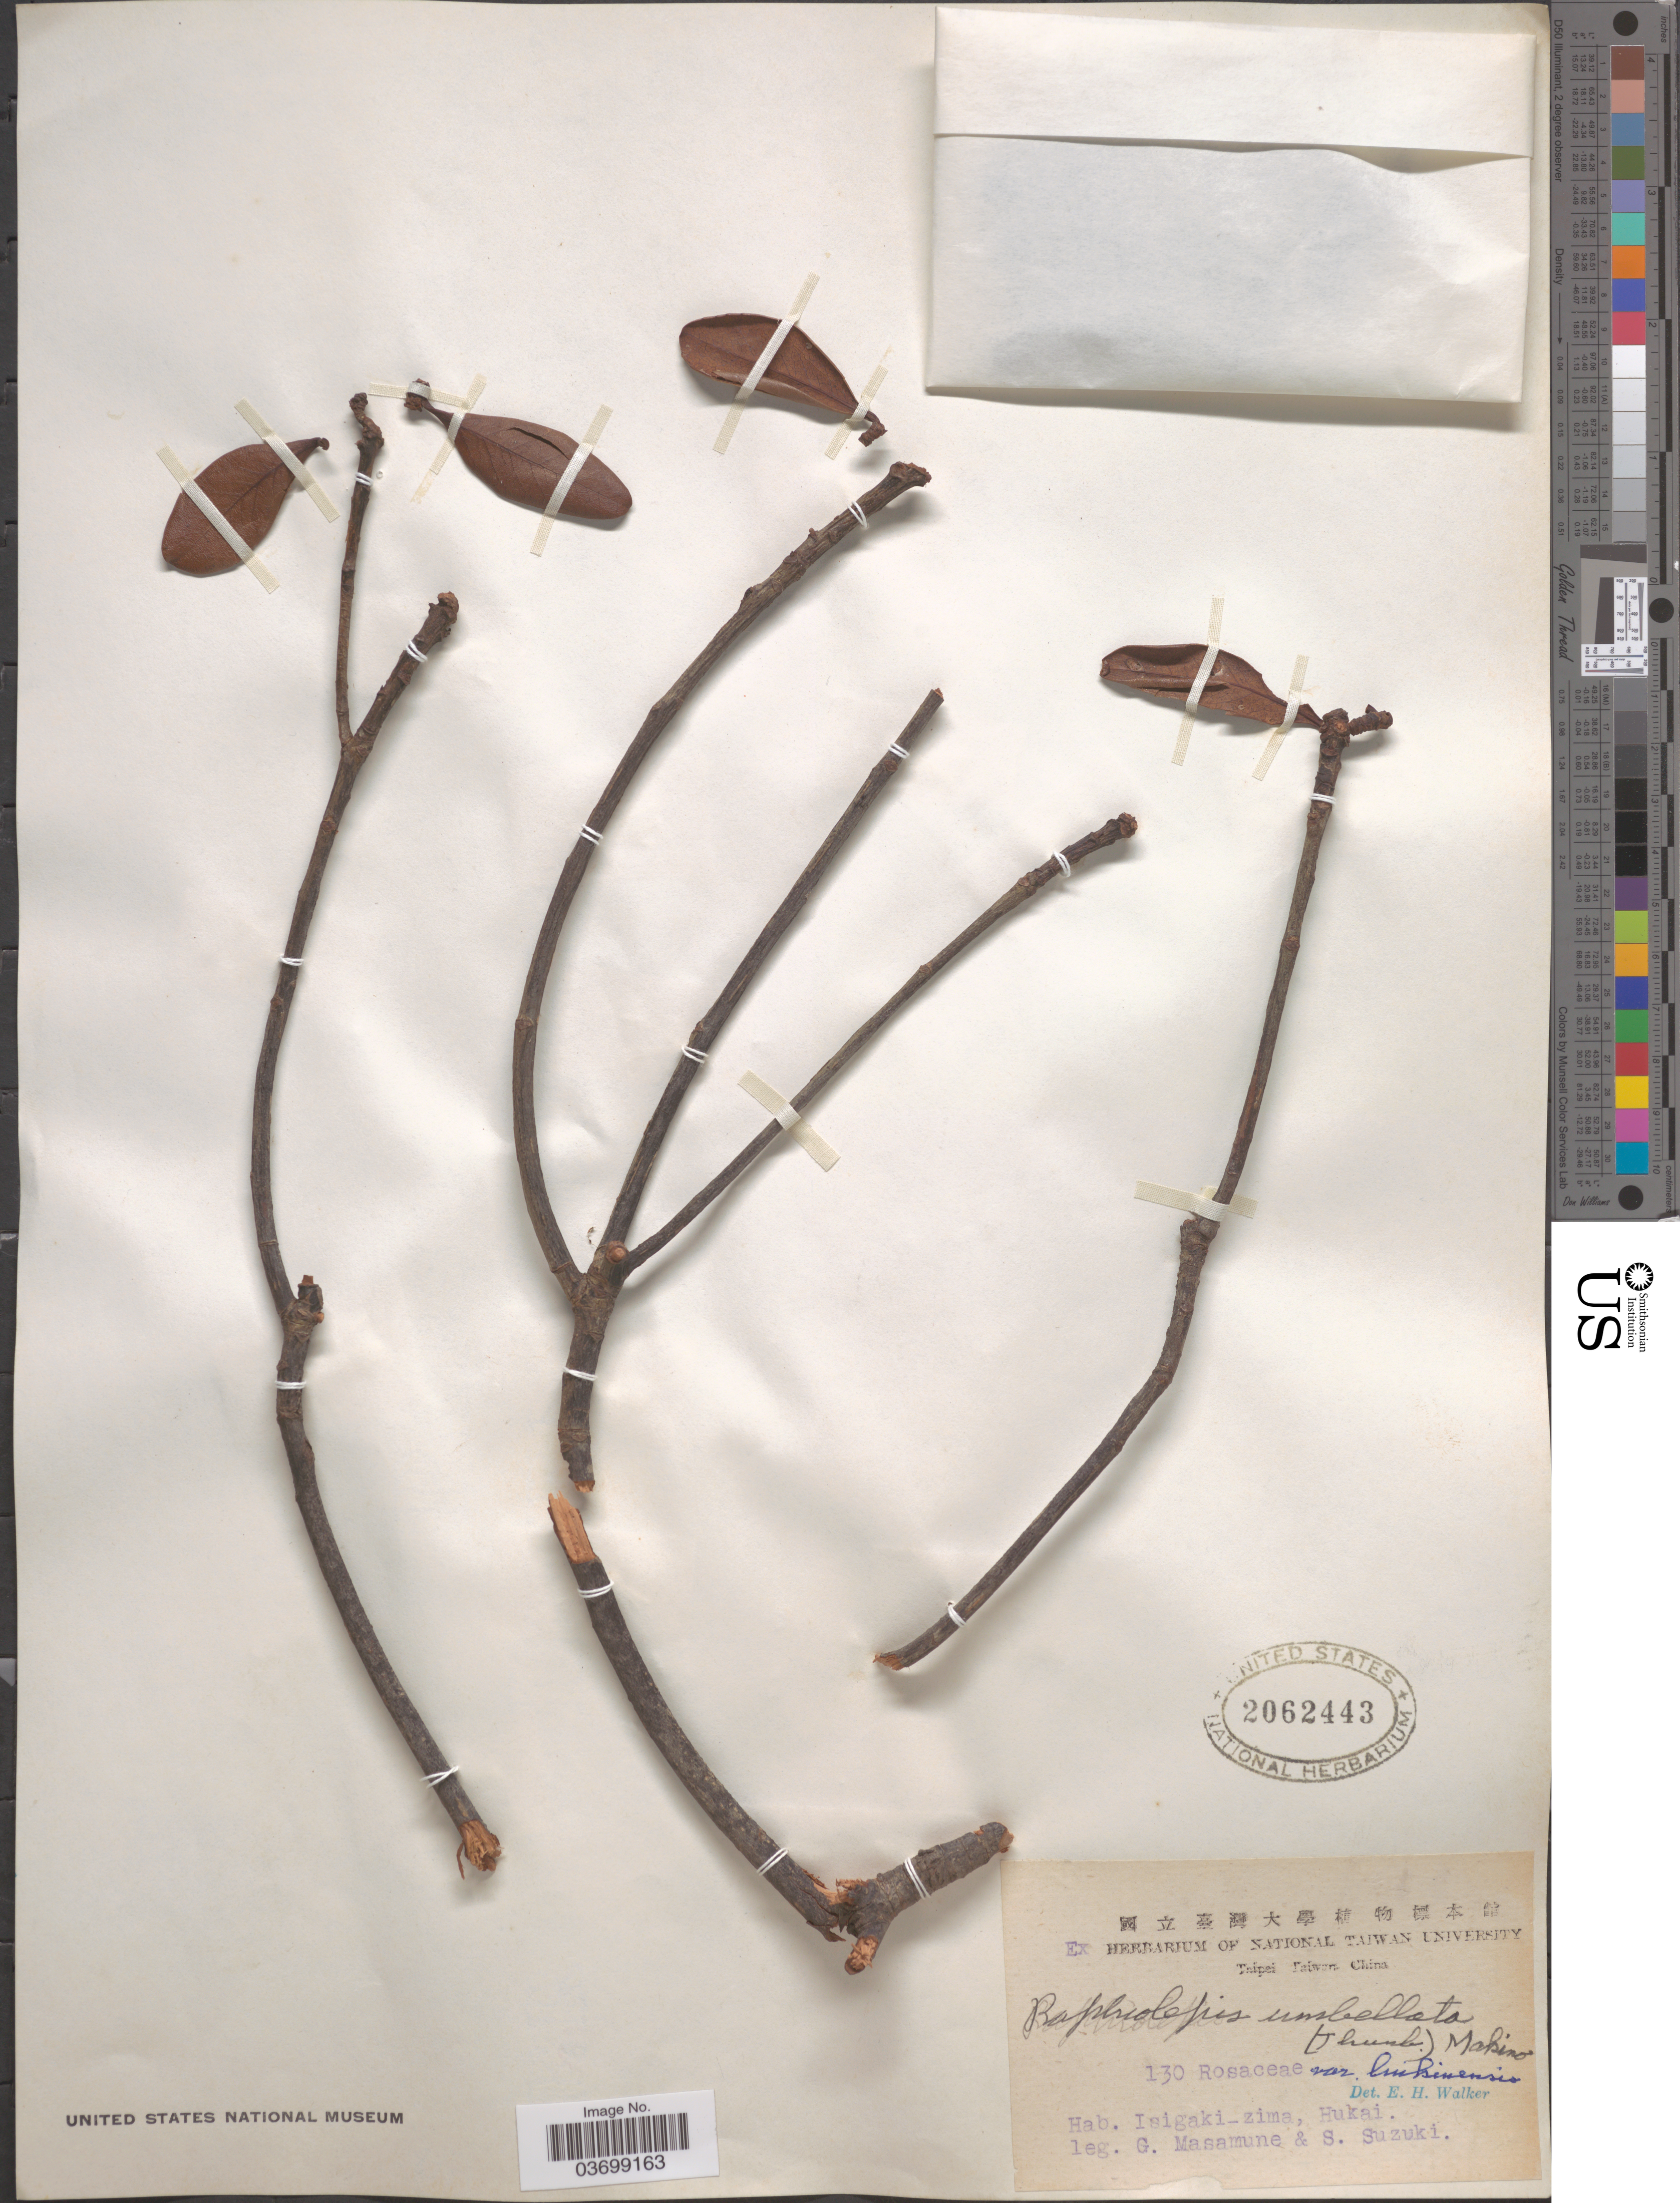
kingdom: Plantae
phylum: Tracheophyta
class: Magnoliopsida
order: Rosales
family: Rosaceae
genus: Rhaphiolepis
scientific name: Rhaphiolepis umbellata var. liukiuensis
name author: Koidz.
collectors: G. Masamune & S. Suzuki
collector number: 130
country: Japan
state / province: Okinawa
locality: Isigaki-Zima, Hukai.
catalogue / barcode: US 2062443